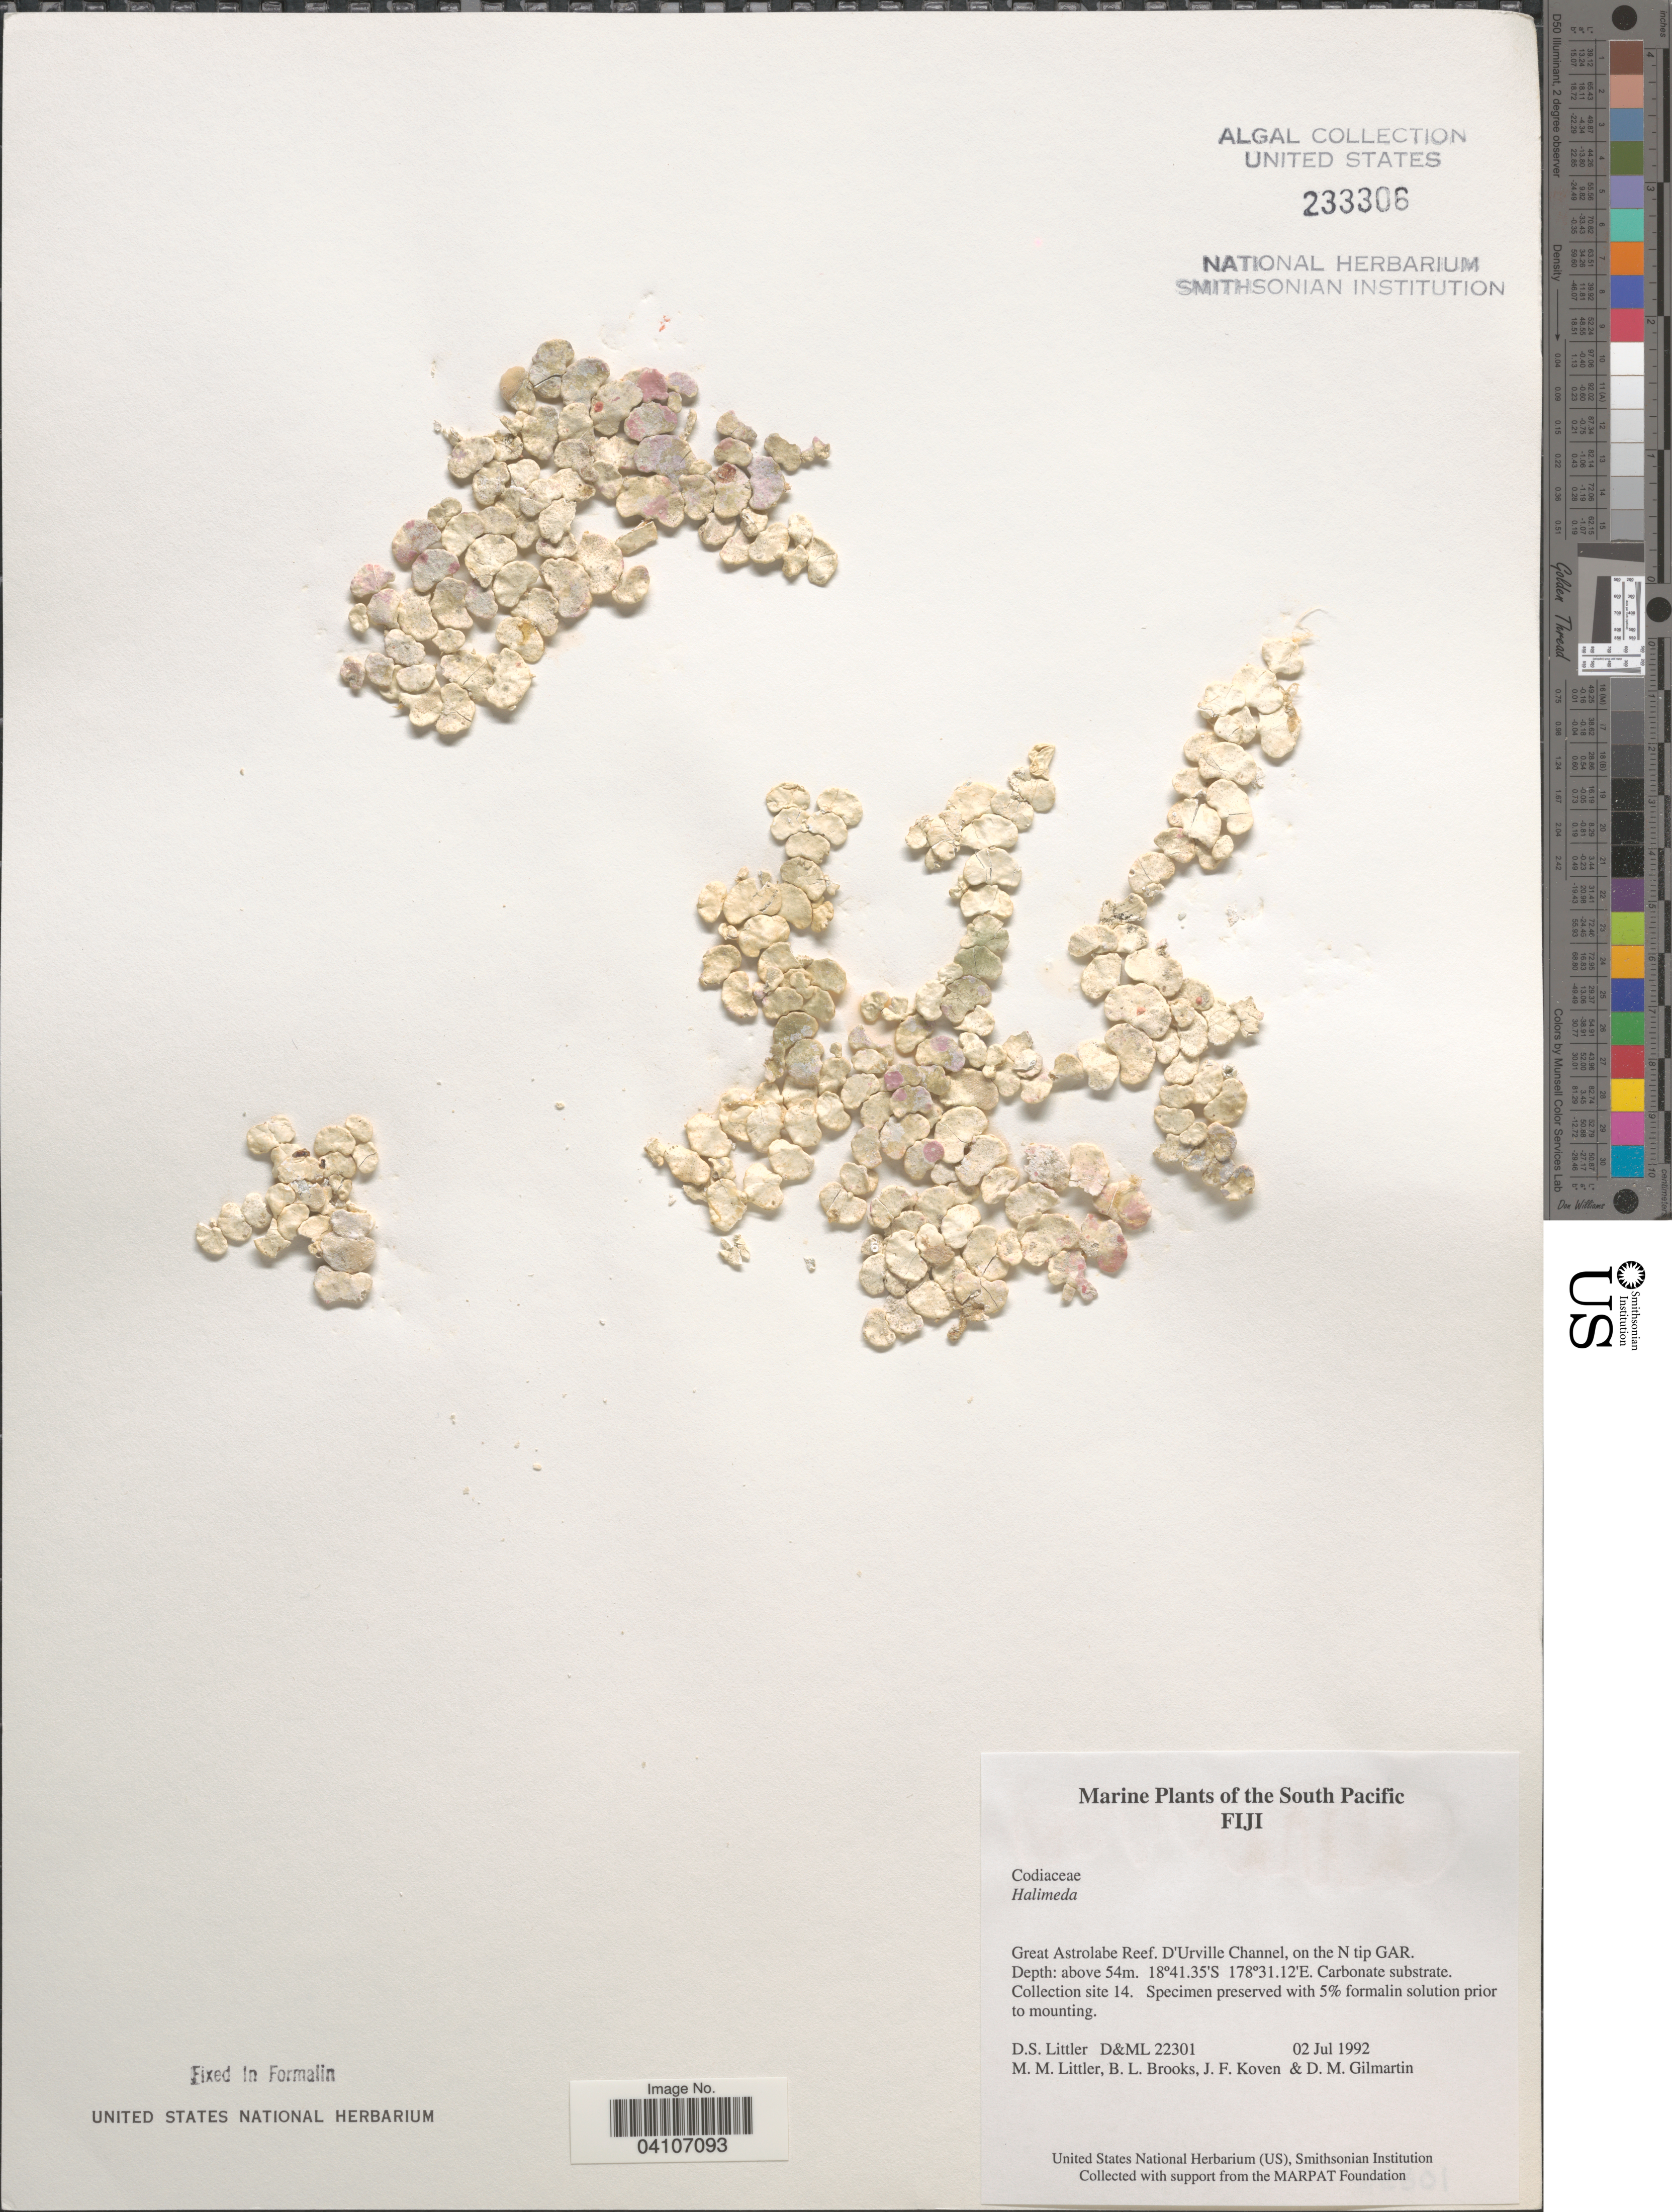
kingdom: Plantae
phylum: Chlorophyta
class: Ulvophyceae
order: Bryopsidales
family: Halimedaceae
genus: Halimeda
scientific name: Halimeda sp.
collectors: D. S. Littler, B. Brooks, J. Koven & D. Gilmartin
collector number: D&ML22301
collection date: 1992-07-02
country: Fiji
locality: Great Astrolabe Reef. D'Urville Channel, on the N tip GAR. Collection site 14.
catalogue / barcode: US 233306